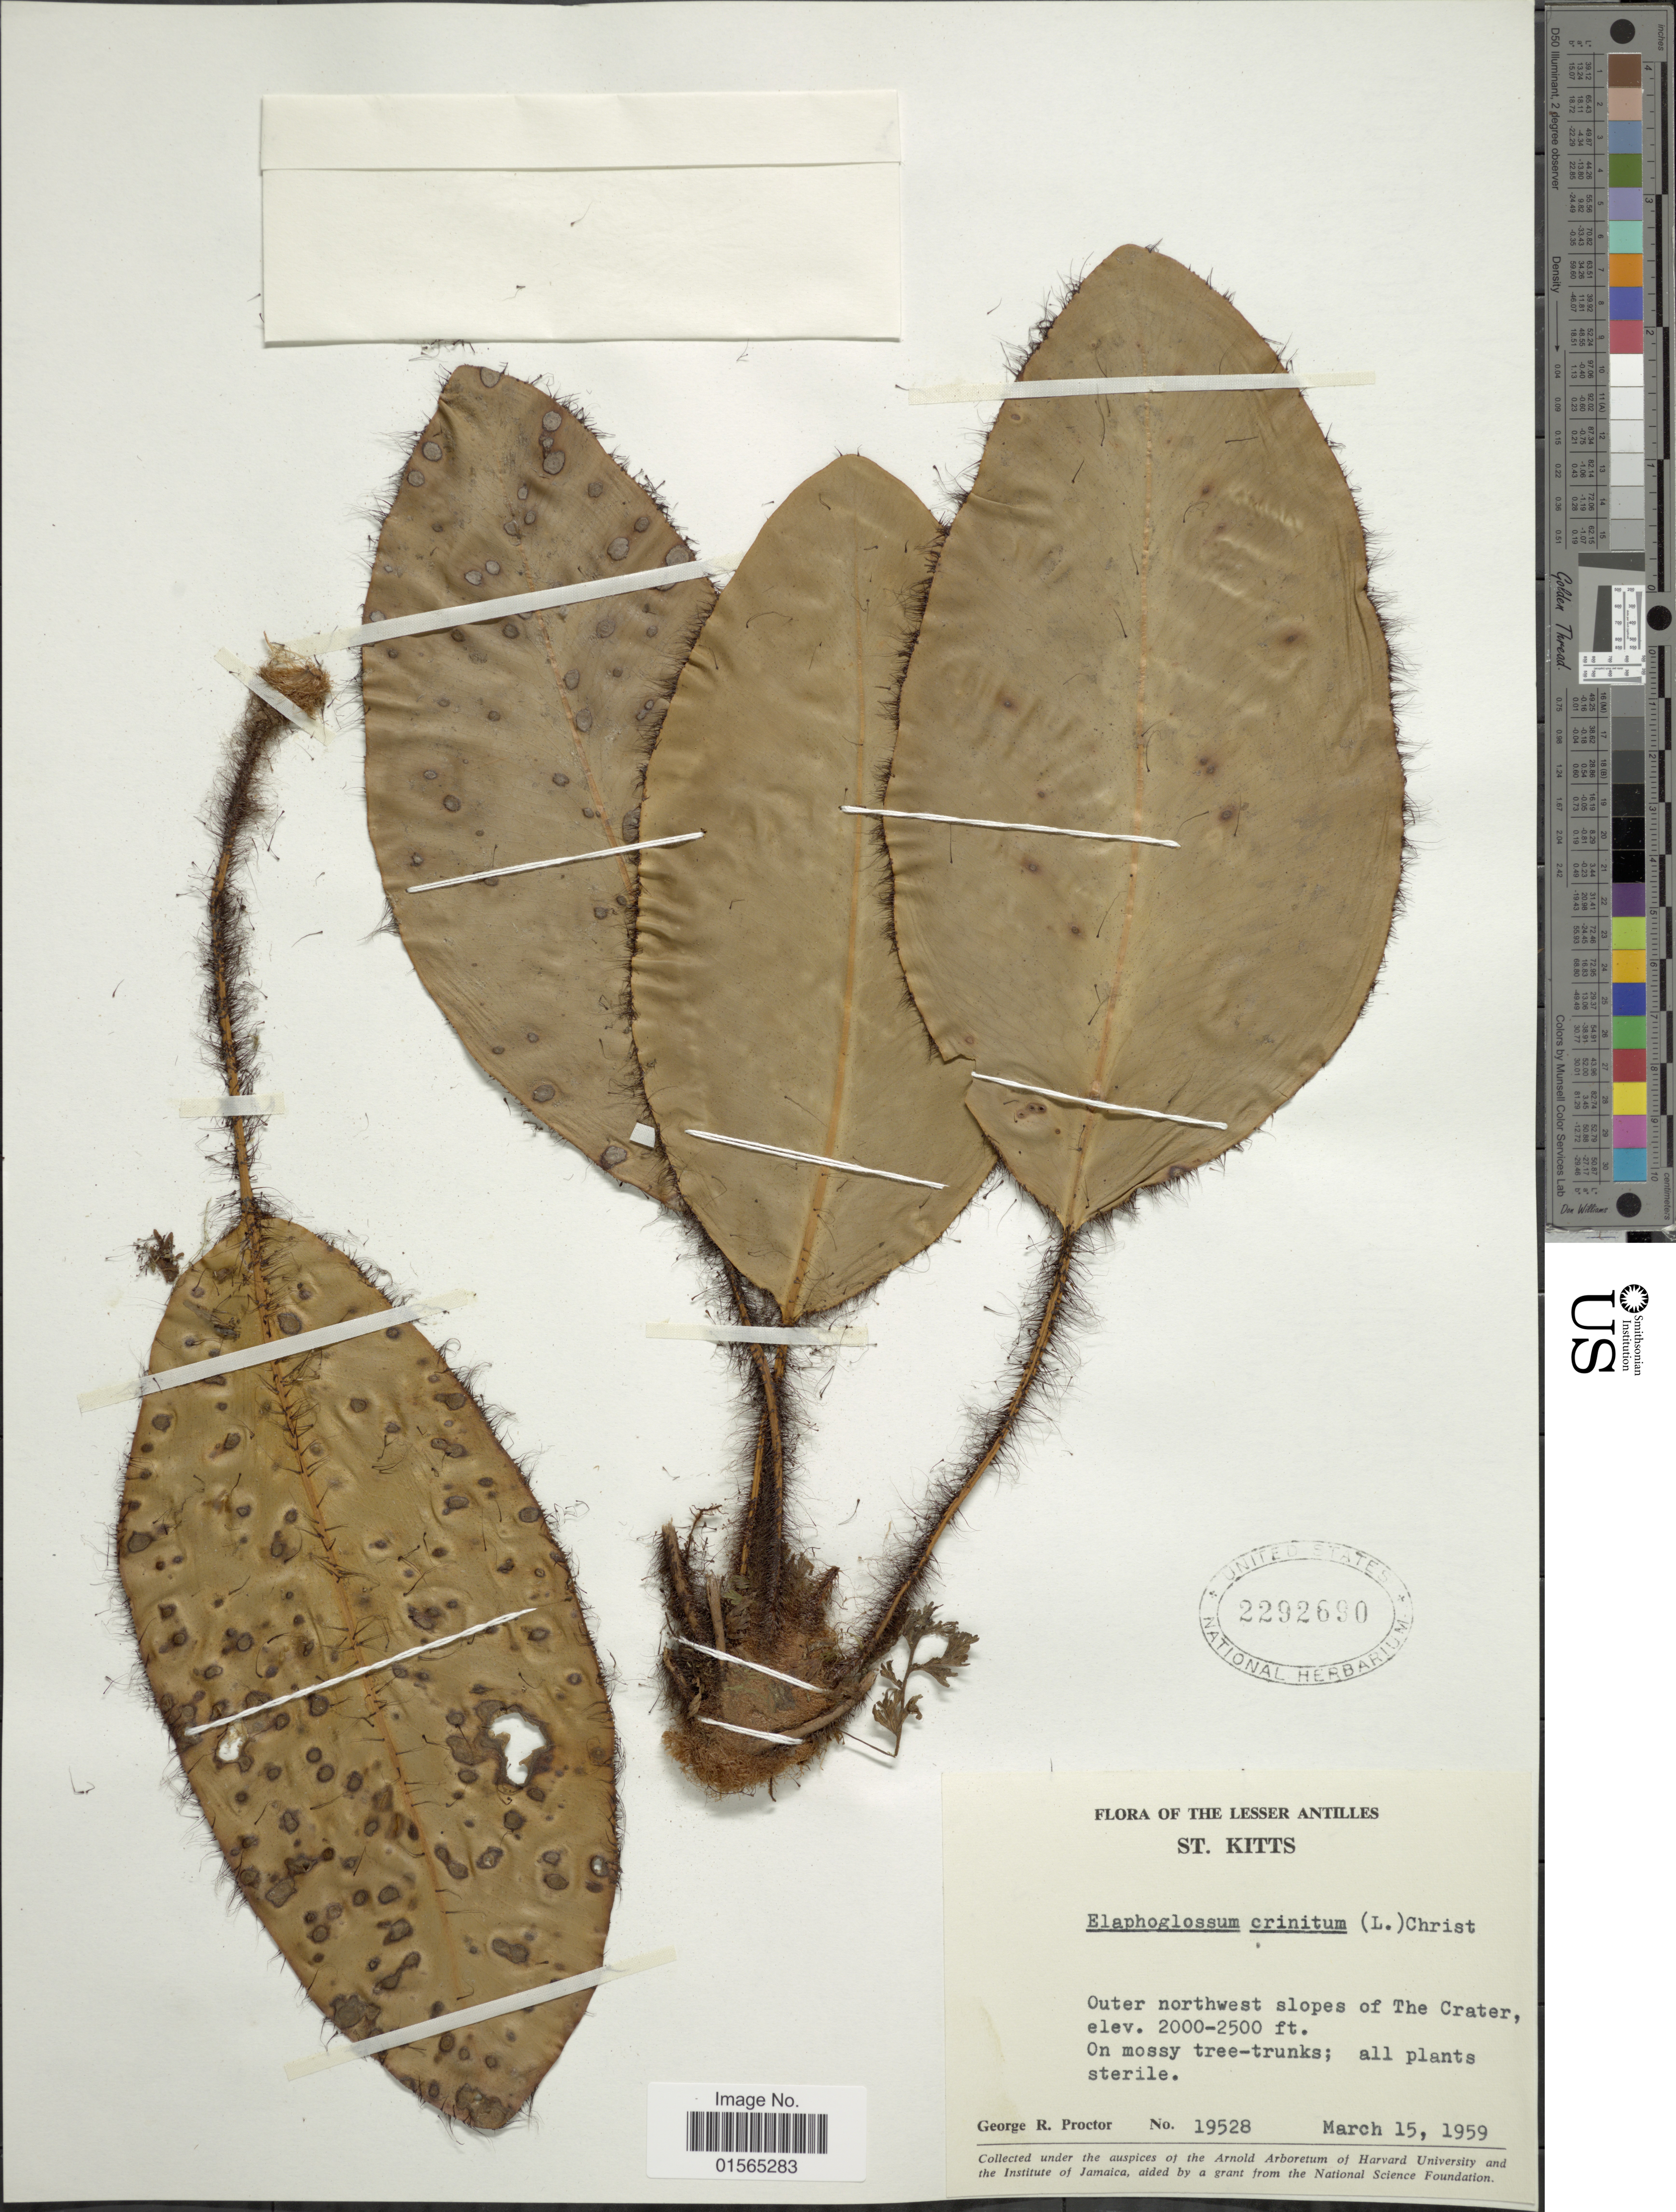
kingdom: Plantae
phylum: Tracheophyta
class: Polypodiopsida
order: Polypodiales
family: Dryopteridaceae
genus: Elaphoglossum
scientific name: Elaphoglossum crinitum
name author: (L.) Christ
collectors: G. R. Proctor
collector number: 19528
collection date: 1959-03-15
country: St. Christopher-Nevis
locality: The Lesser Antilles, St. Kitts, Outer northwest slopes of The Crater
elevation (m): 610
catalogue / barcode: US 2292690